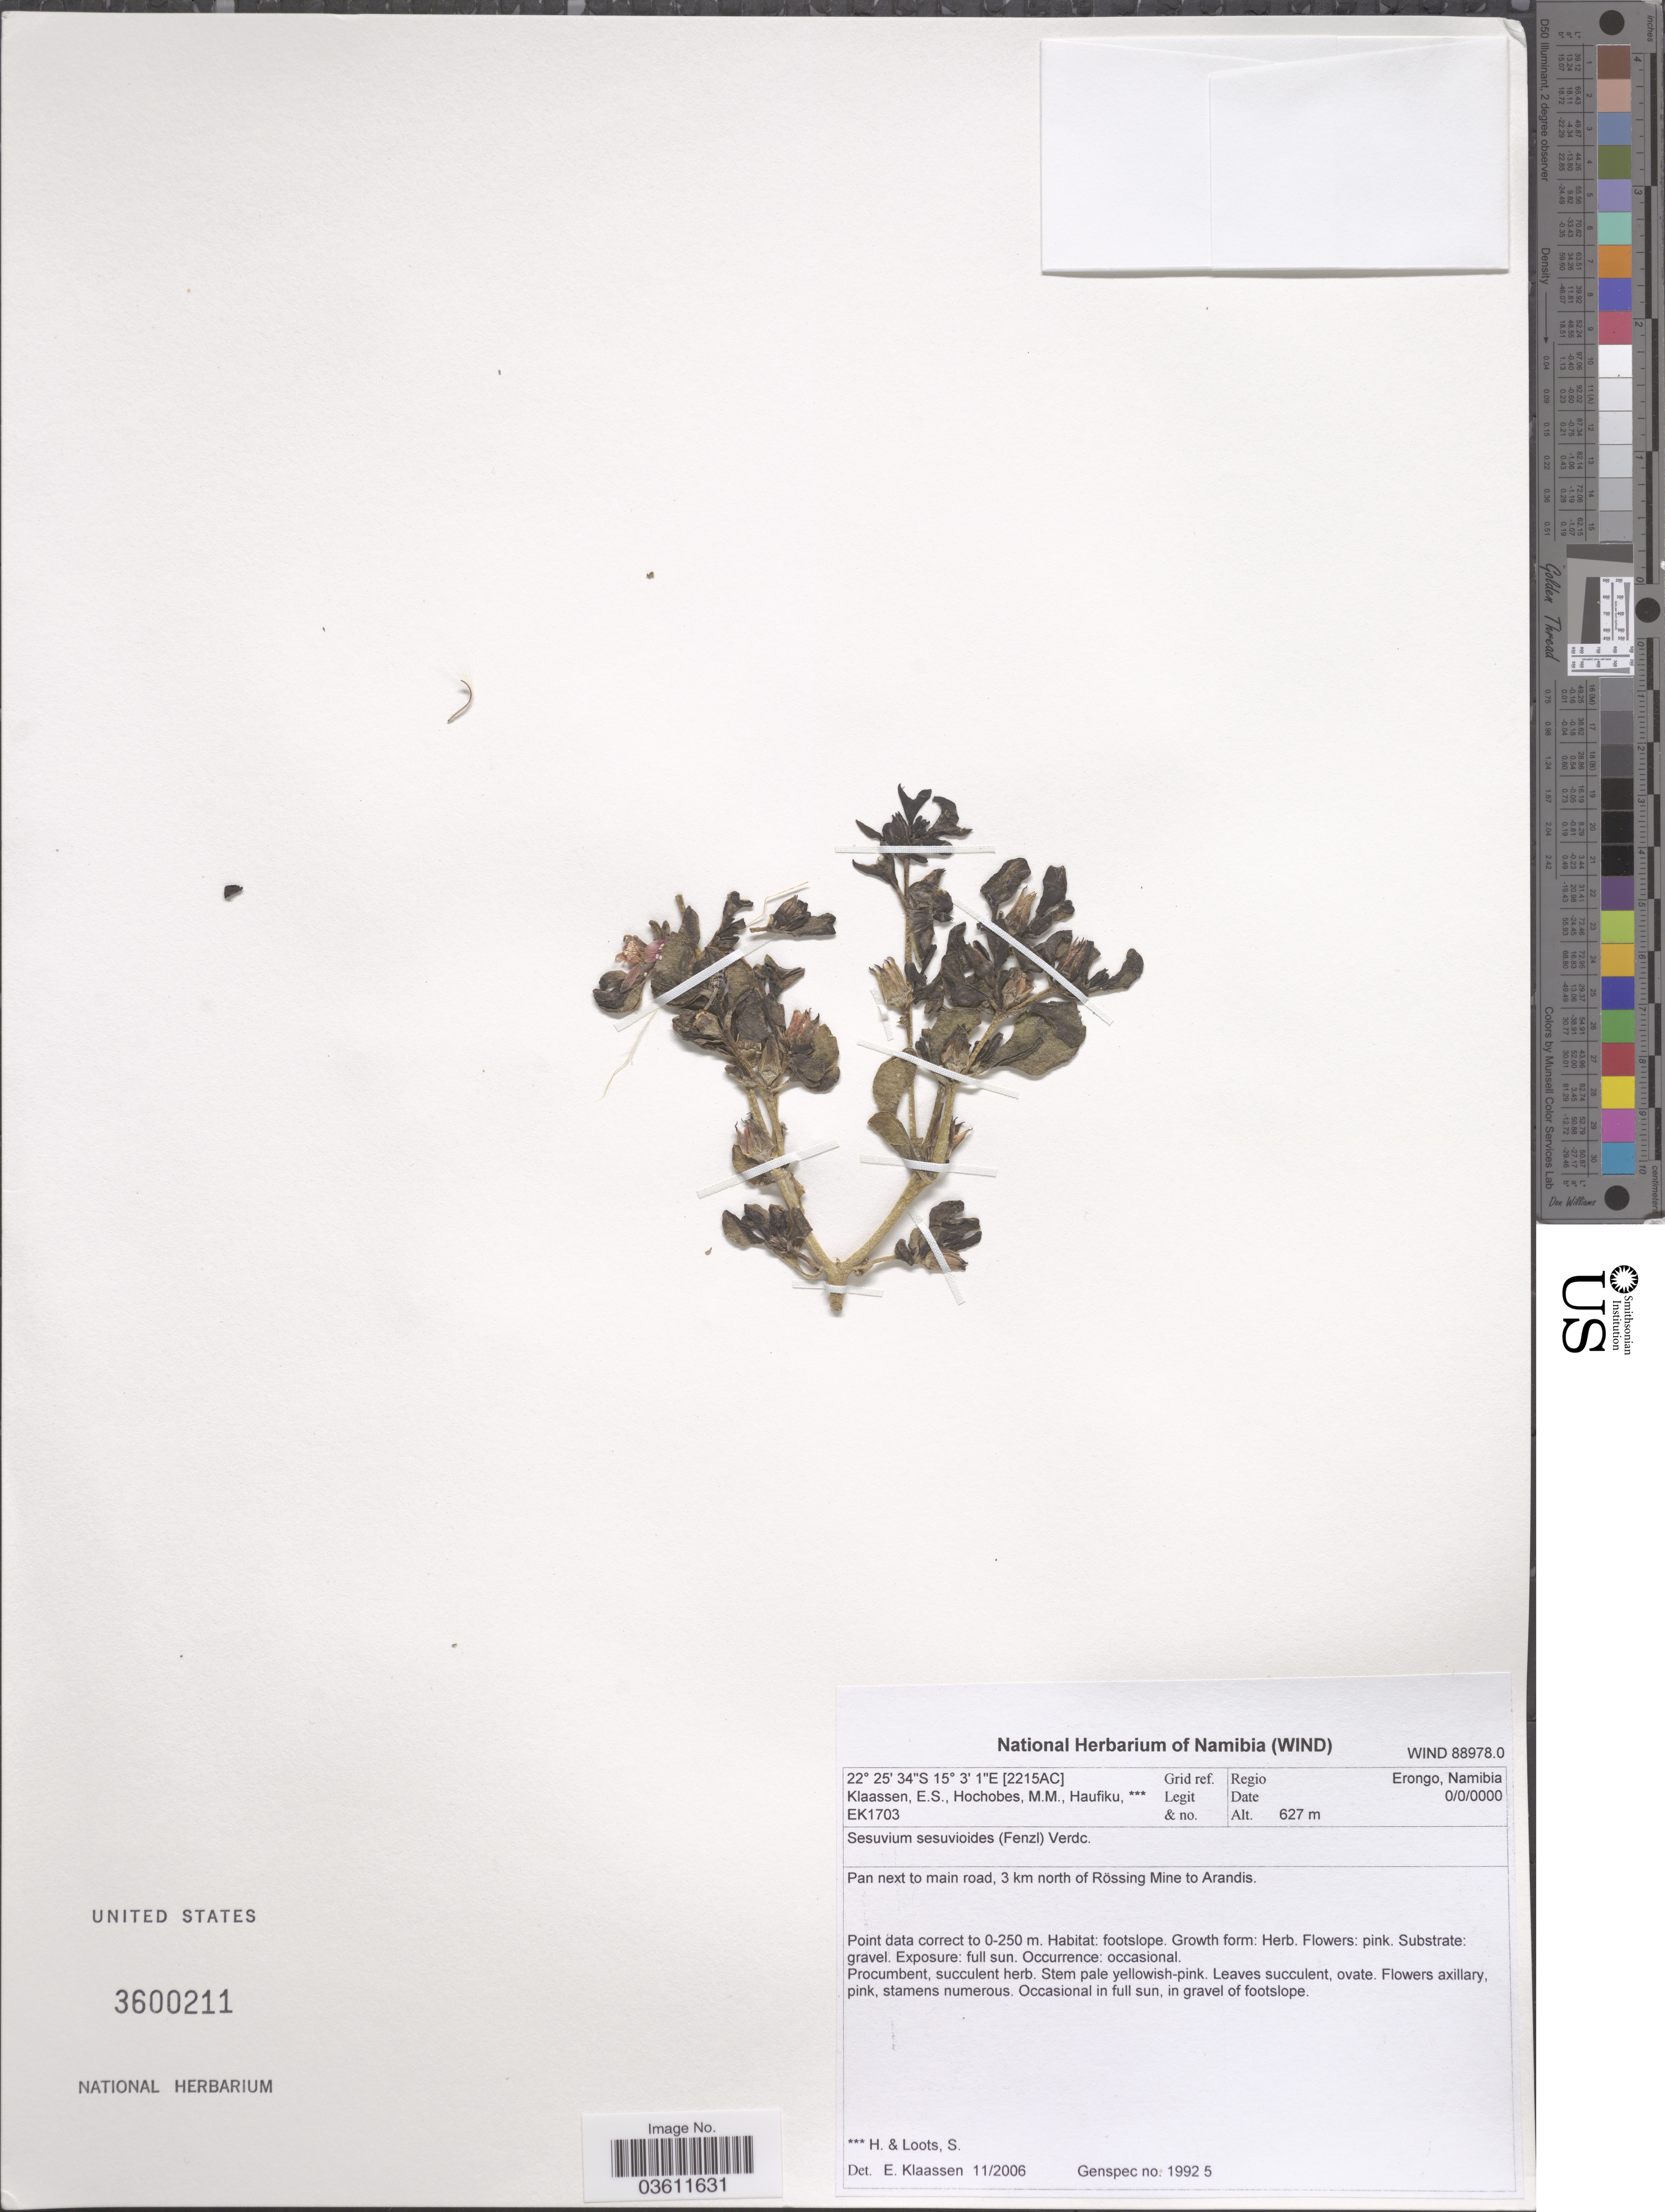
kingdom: Plantae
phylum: Tracheophyta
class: Magnoliopsida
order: Caryophyllales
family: Aizoaceae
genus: Sesuvium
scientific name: Sesuvium sesuvioides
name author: (Fenzl) Verdc.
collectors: E. S. Klaassen, M. Hochobes, H. Haufiku & S. Loots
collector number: EK1703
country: Namibia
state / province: Erongo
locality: Grid ref. [2215AC]. Regio Erongo. Pan next to main road, 3 km north of Rössing Mine to Arandis.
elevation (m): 627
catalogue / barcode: US 3600211